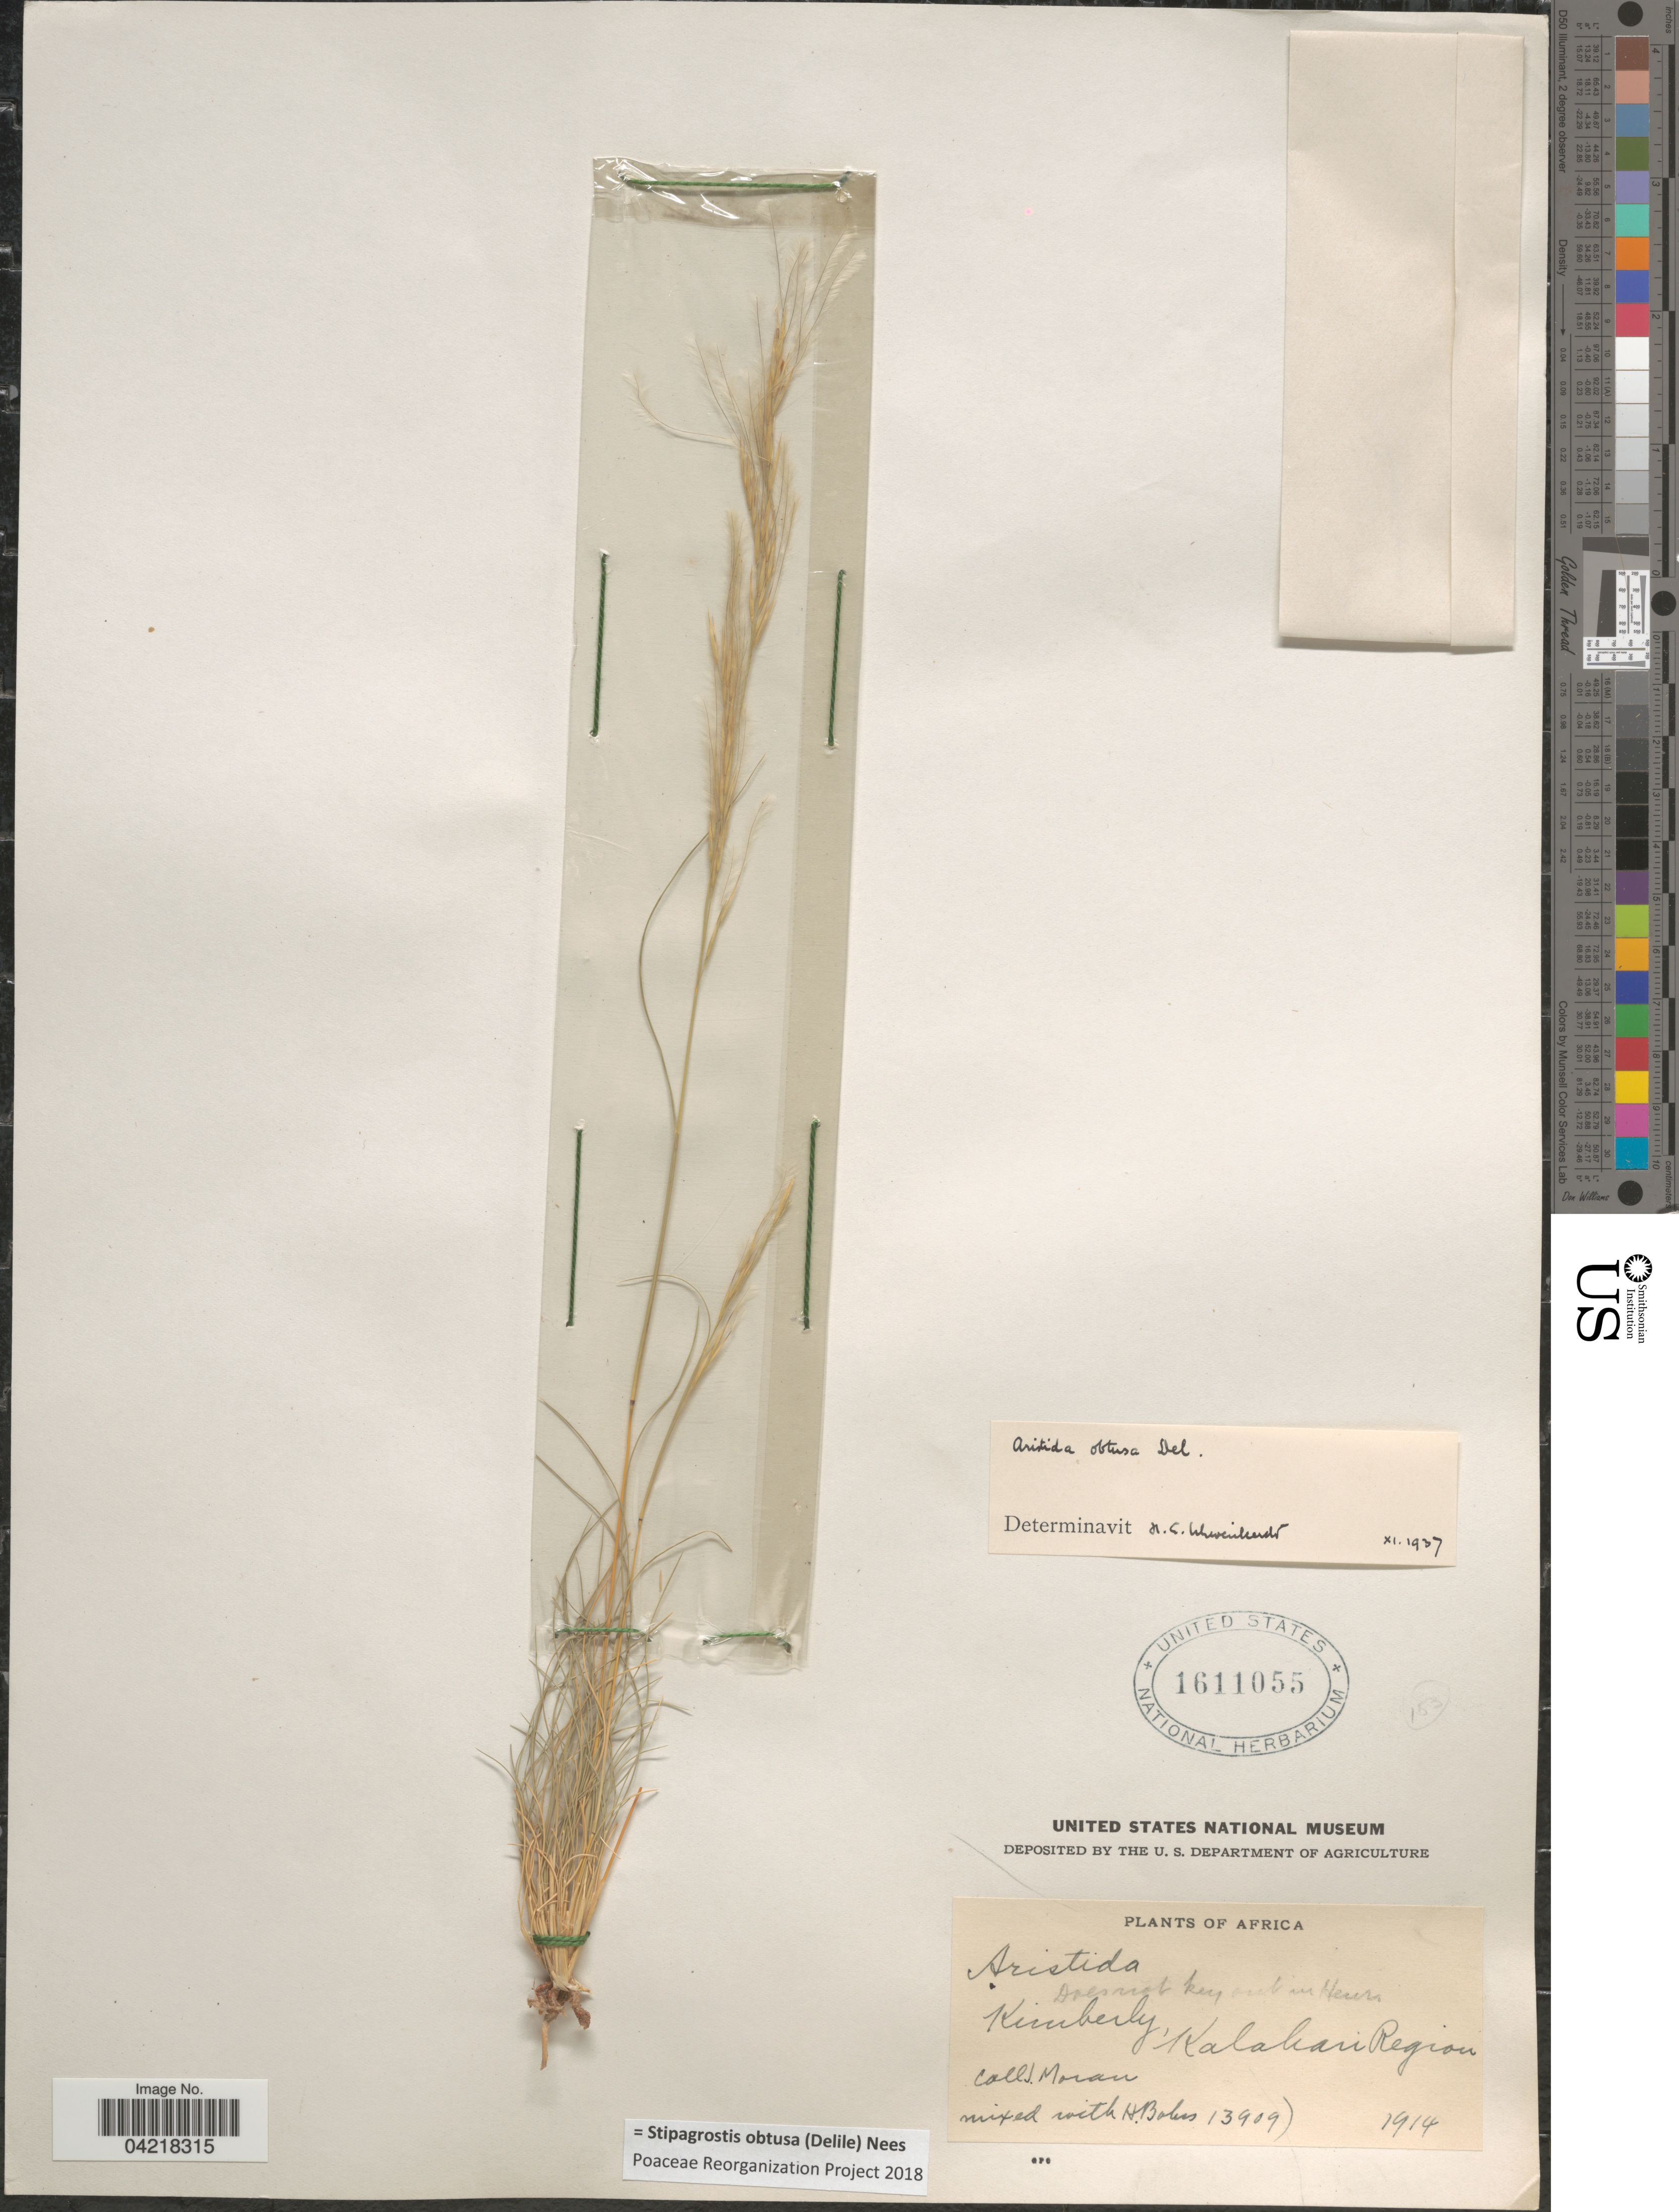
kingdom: Plantae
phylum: Tracheophyta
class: Liliopsida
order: Poales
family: Poaceae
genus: Stipagrostis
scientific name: Stipagrostis obtusa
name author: (Delile) Nees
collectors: J. Moran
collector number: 13909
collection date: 1914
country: South Africa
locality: Africa. Kimberly, Kalahari Region.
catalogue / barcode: US 1611055